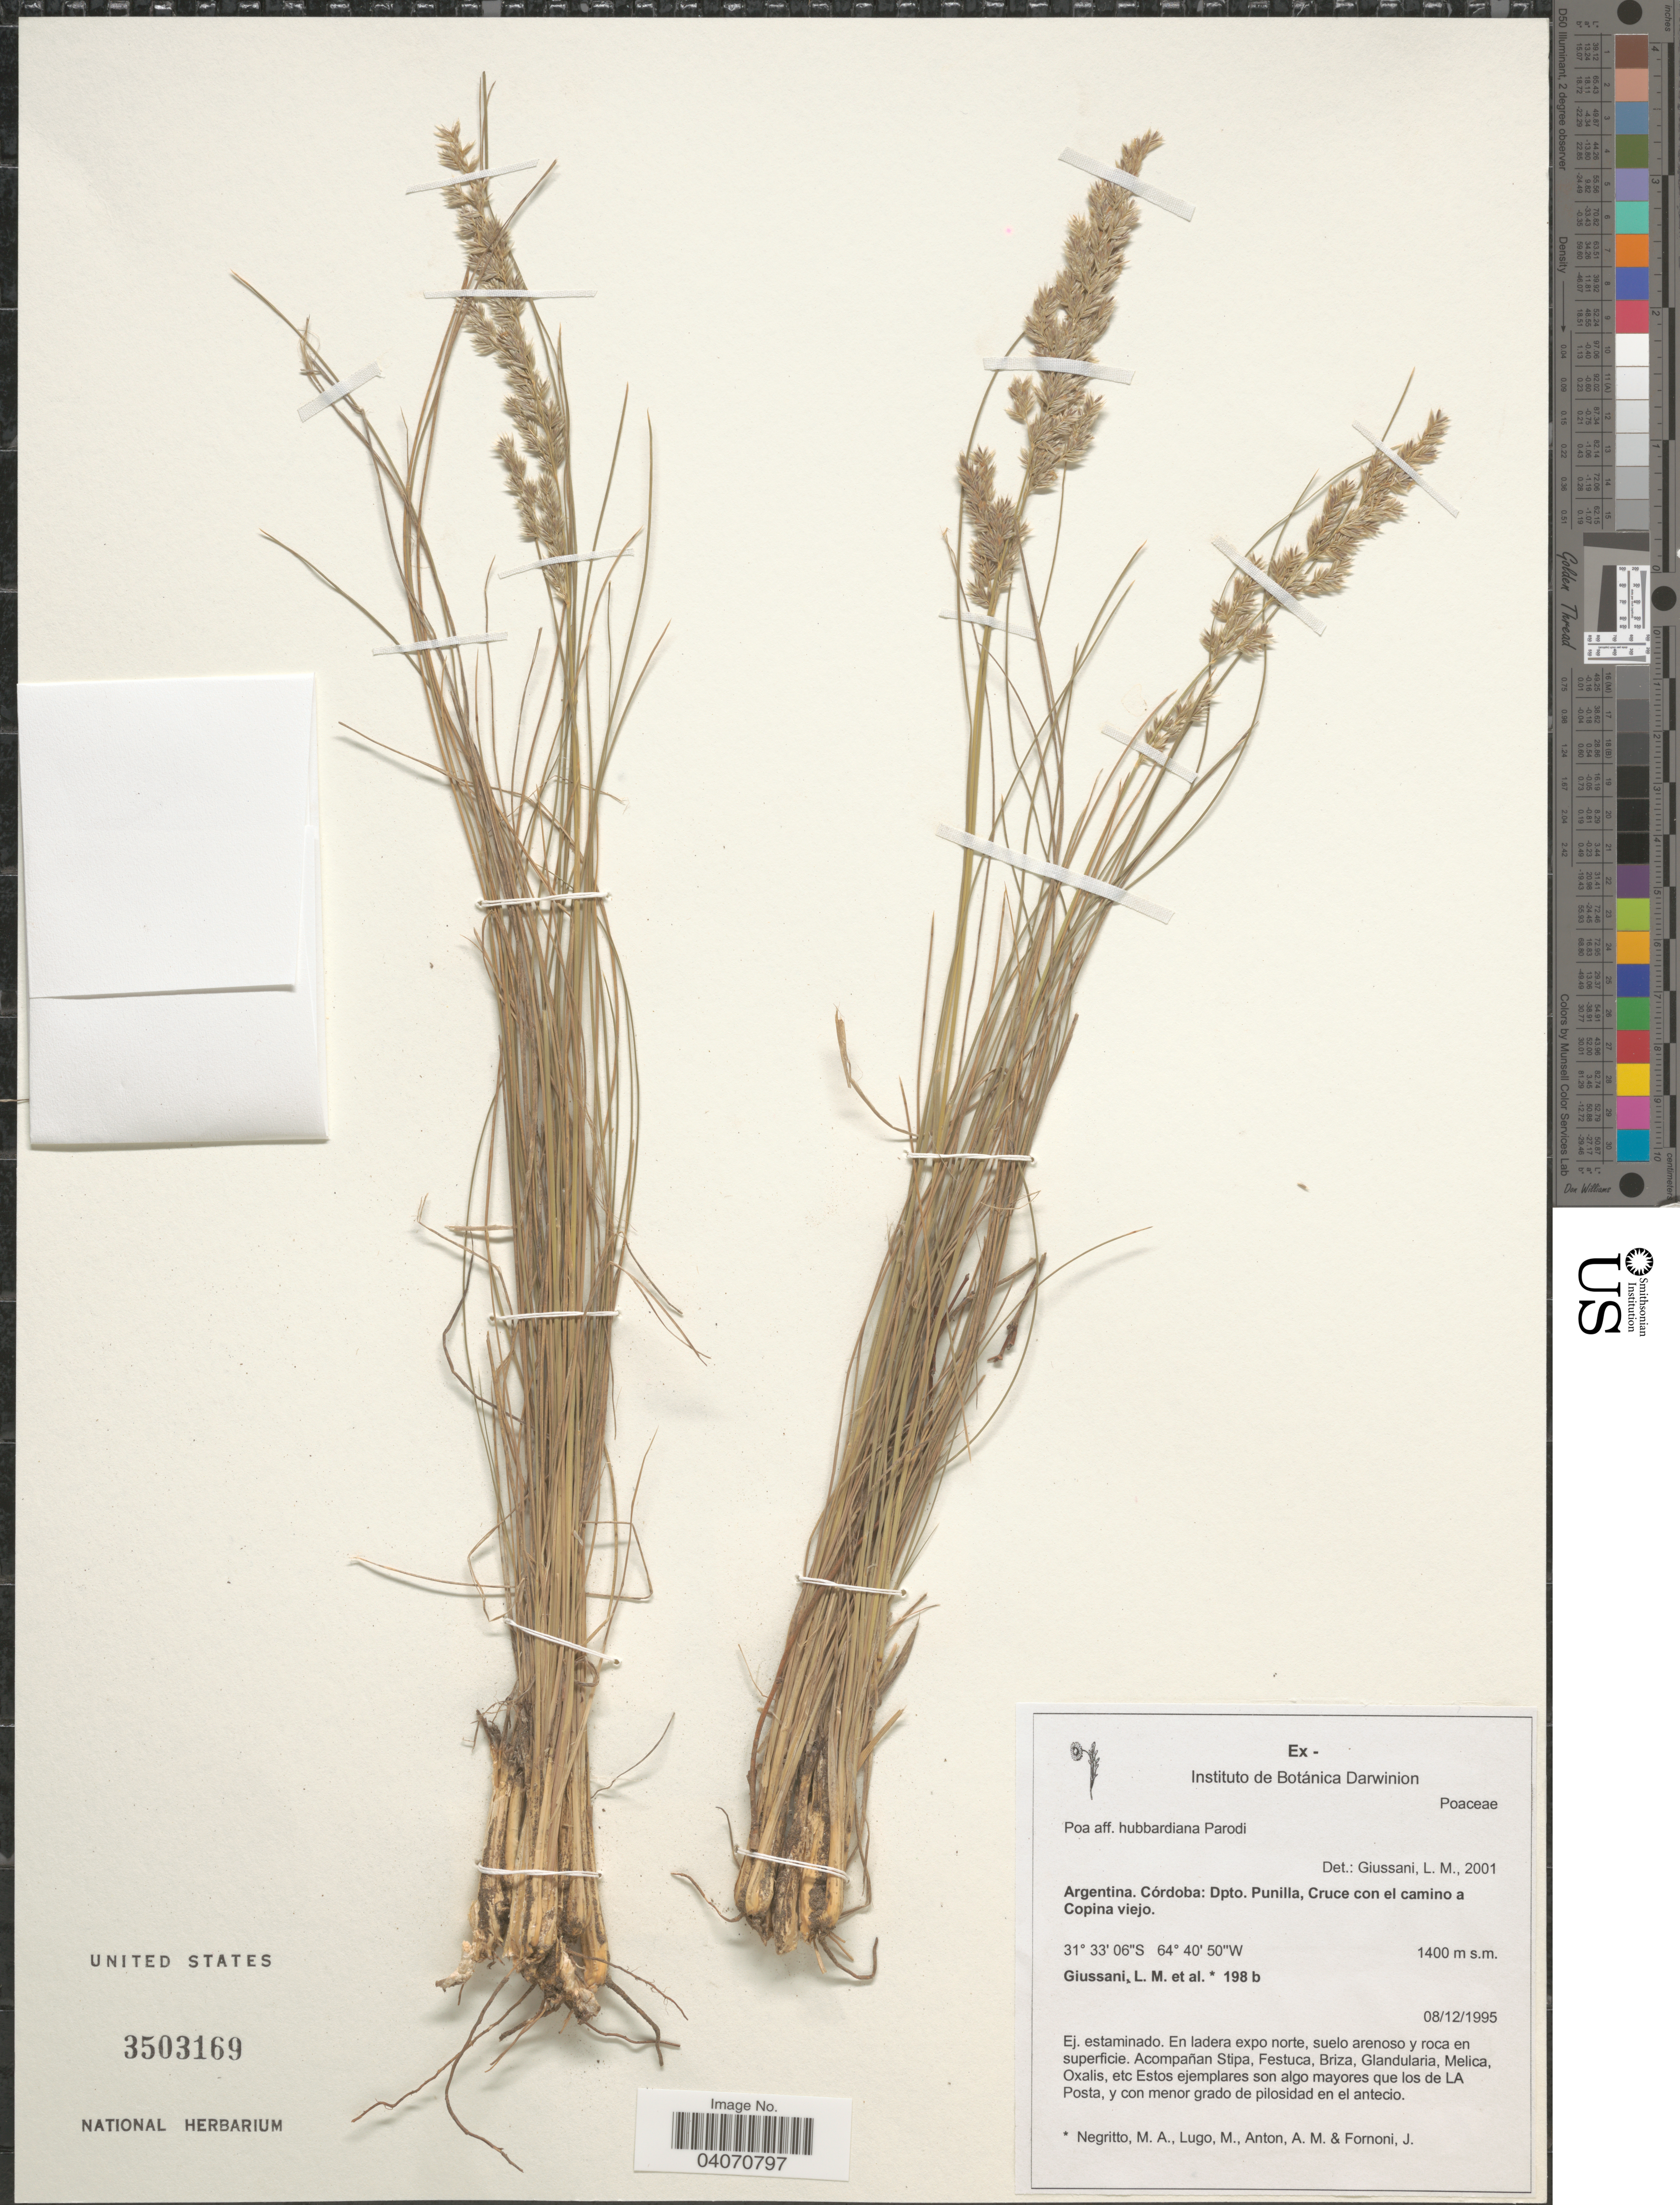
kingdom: Plantae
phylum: Tracheophyta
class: Liliopsida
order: Poales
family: Poaceae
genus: Poa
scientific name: Poa hubbardiana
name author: Parodi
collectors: L. Giussani, M. Negritto, M. Lugo, A. M. Anton & J. Fornoni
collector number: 198b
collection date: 1995-12-08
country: Argentina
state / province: Cordoba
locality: Dpto. Punilla, Cruce con el camino a Copina viejo.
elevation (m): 1400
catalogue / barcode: US 3503169